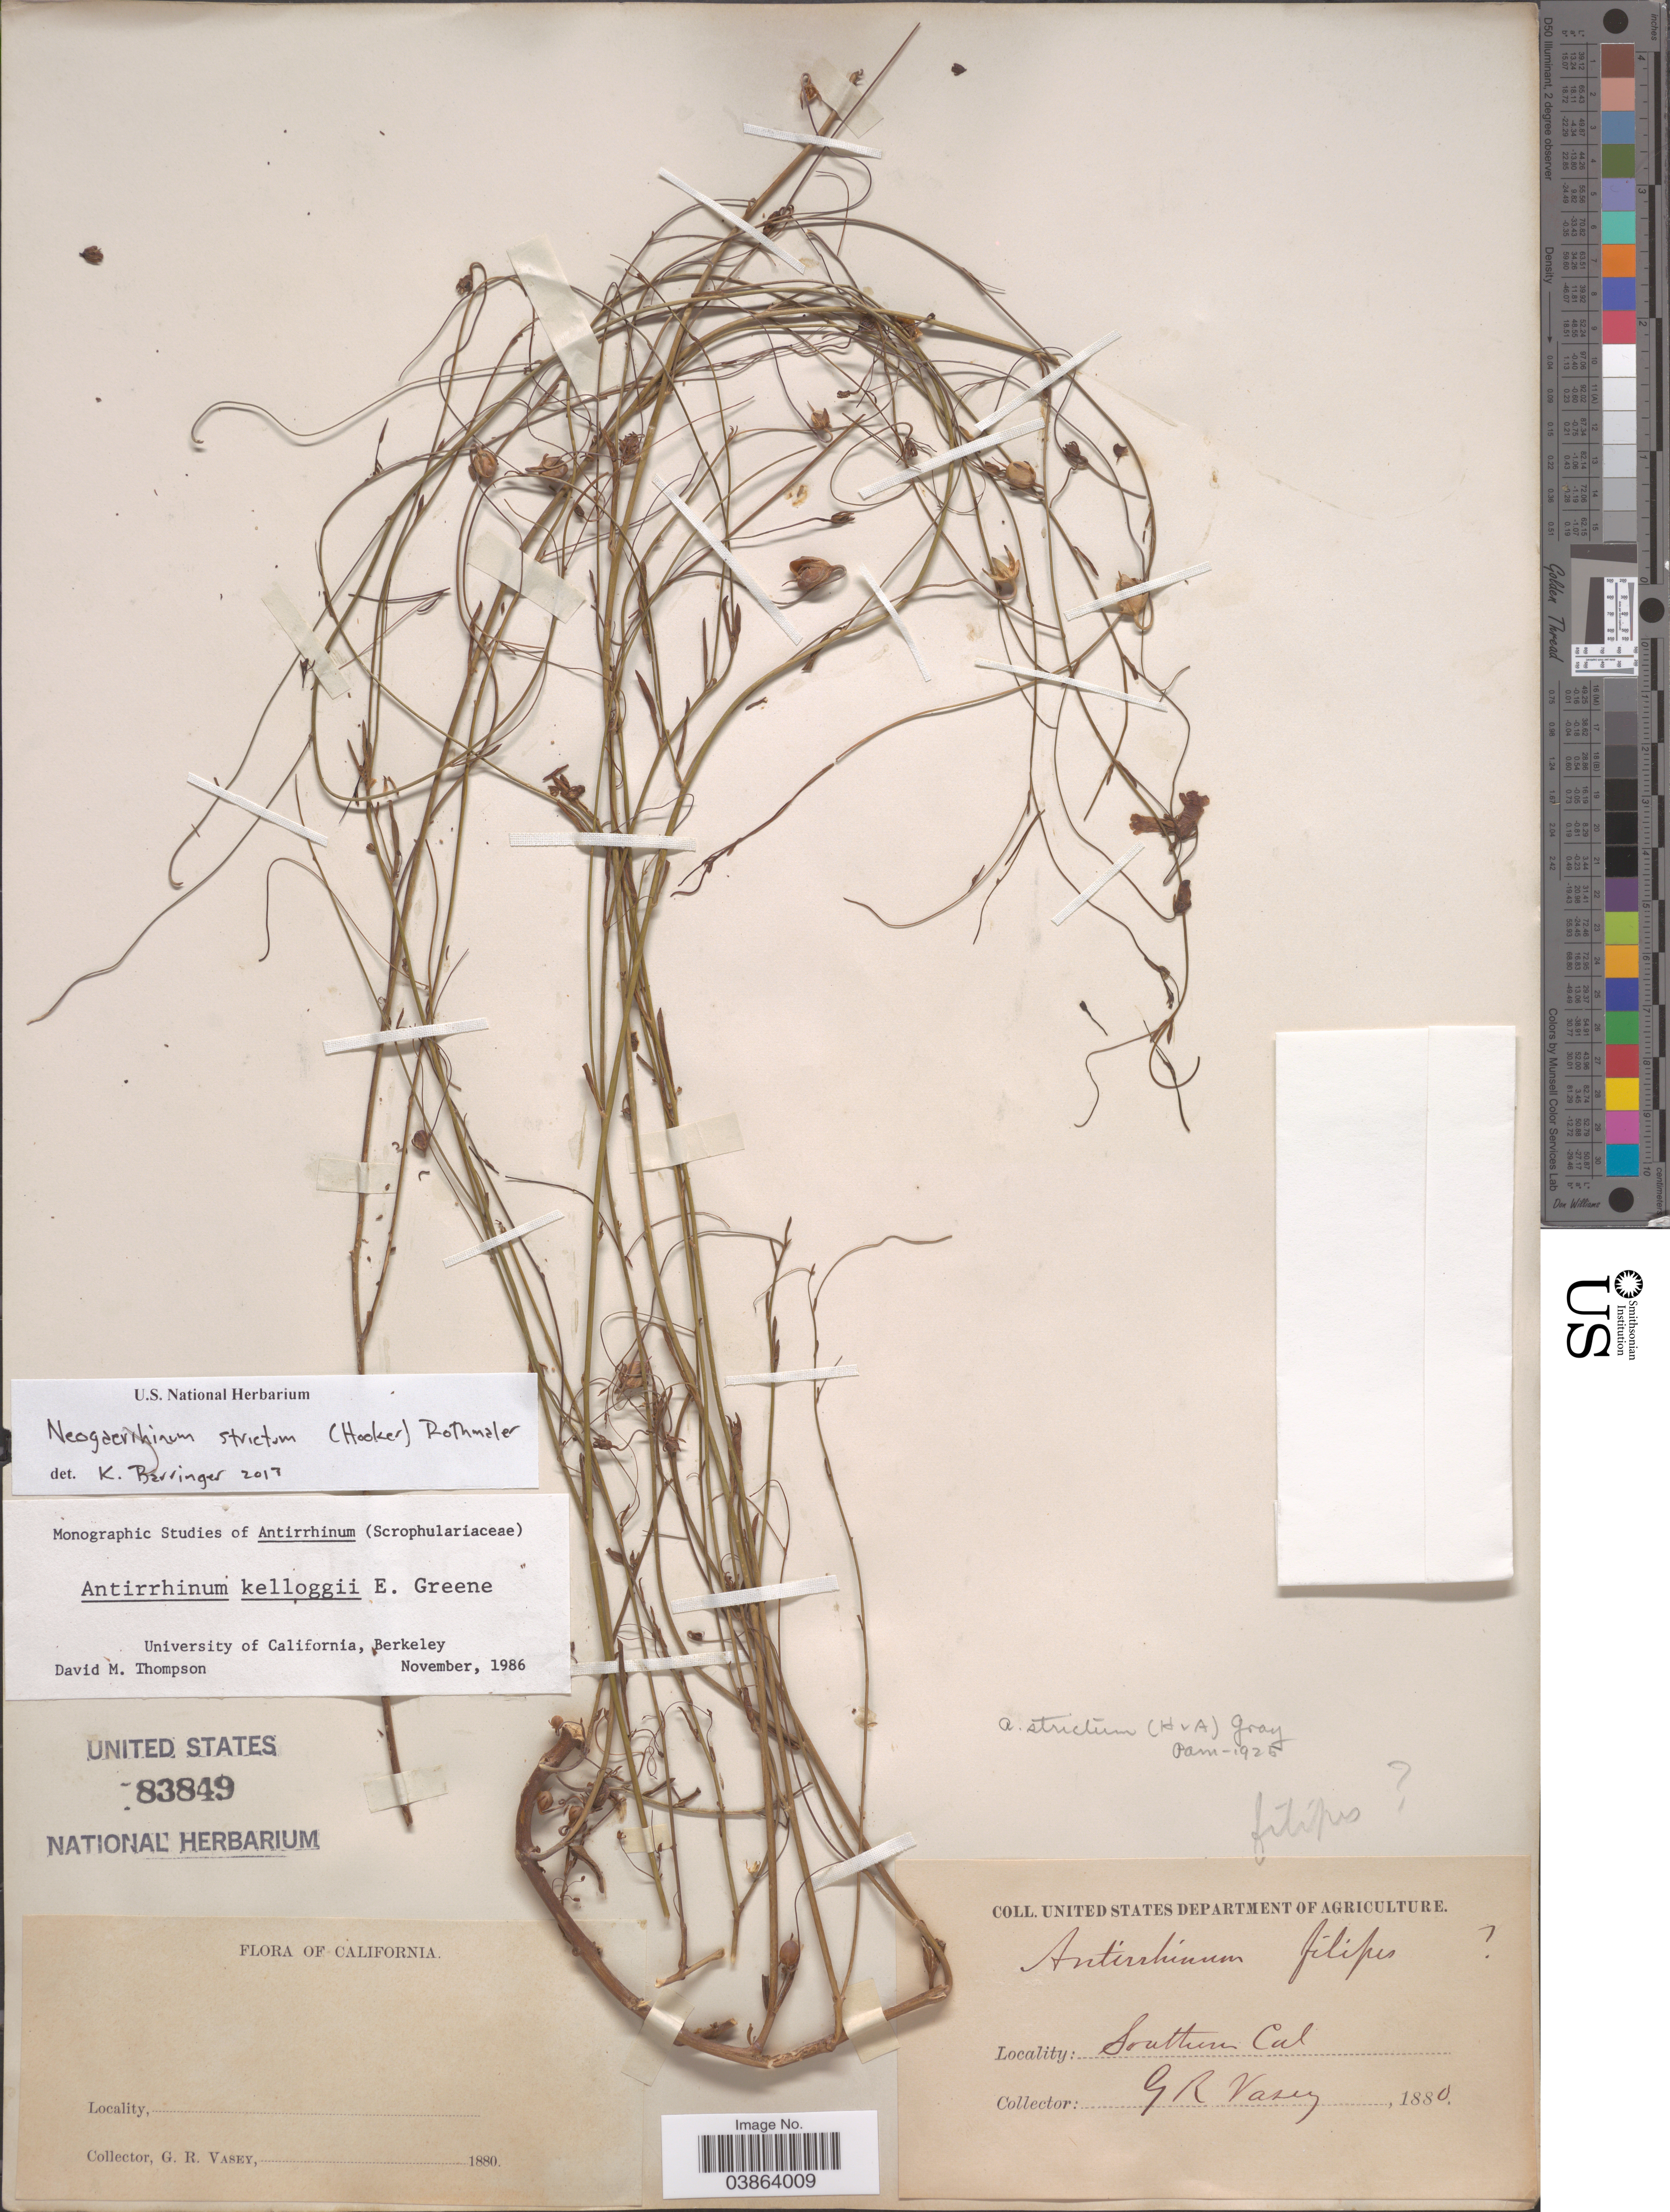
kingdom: Plantae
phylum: Tracheophyta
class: Magnoliopsida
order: Lamiales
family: Plantaginaceae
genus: Neogaerrhinum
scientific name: Neogaerrhinum strictum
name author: (Hook. & Arn.) Rothm.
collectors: G. R. Vasey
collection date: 1880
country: United States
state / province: California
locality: Southern Cal.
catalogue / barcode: US 83849